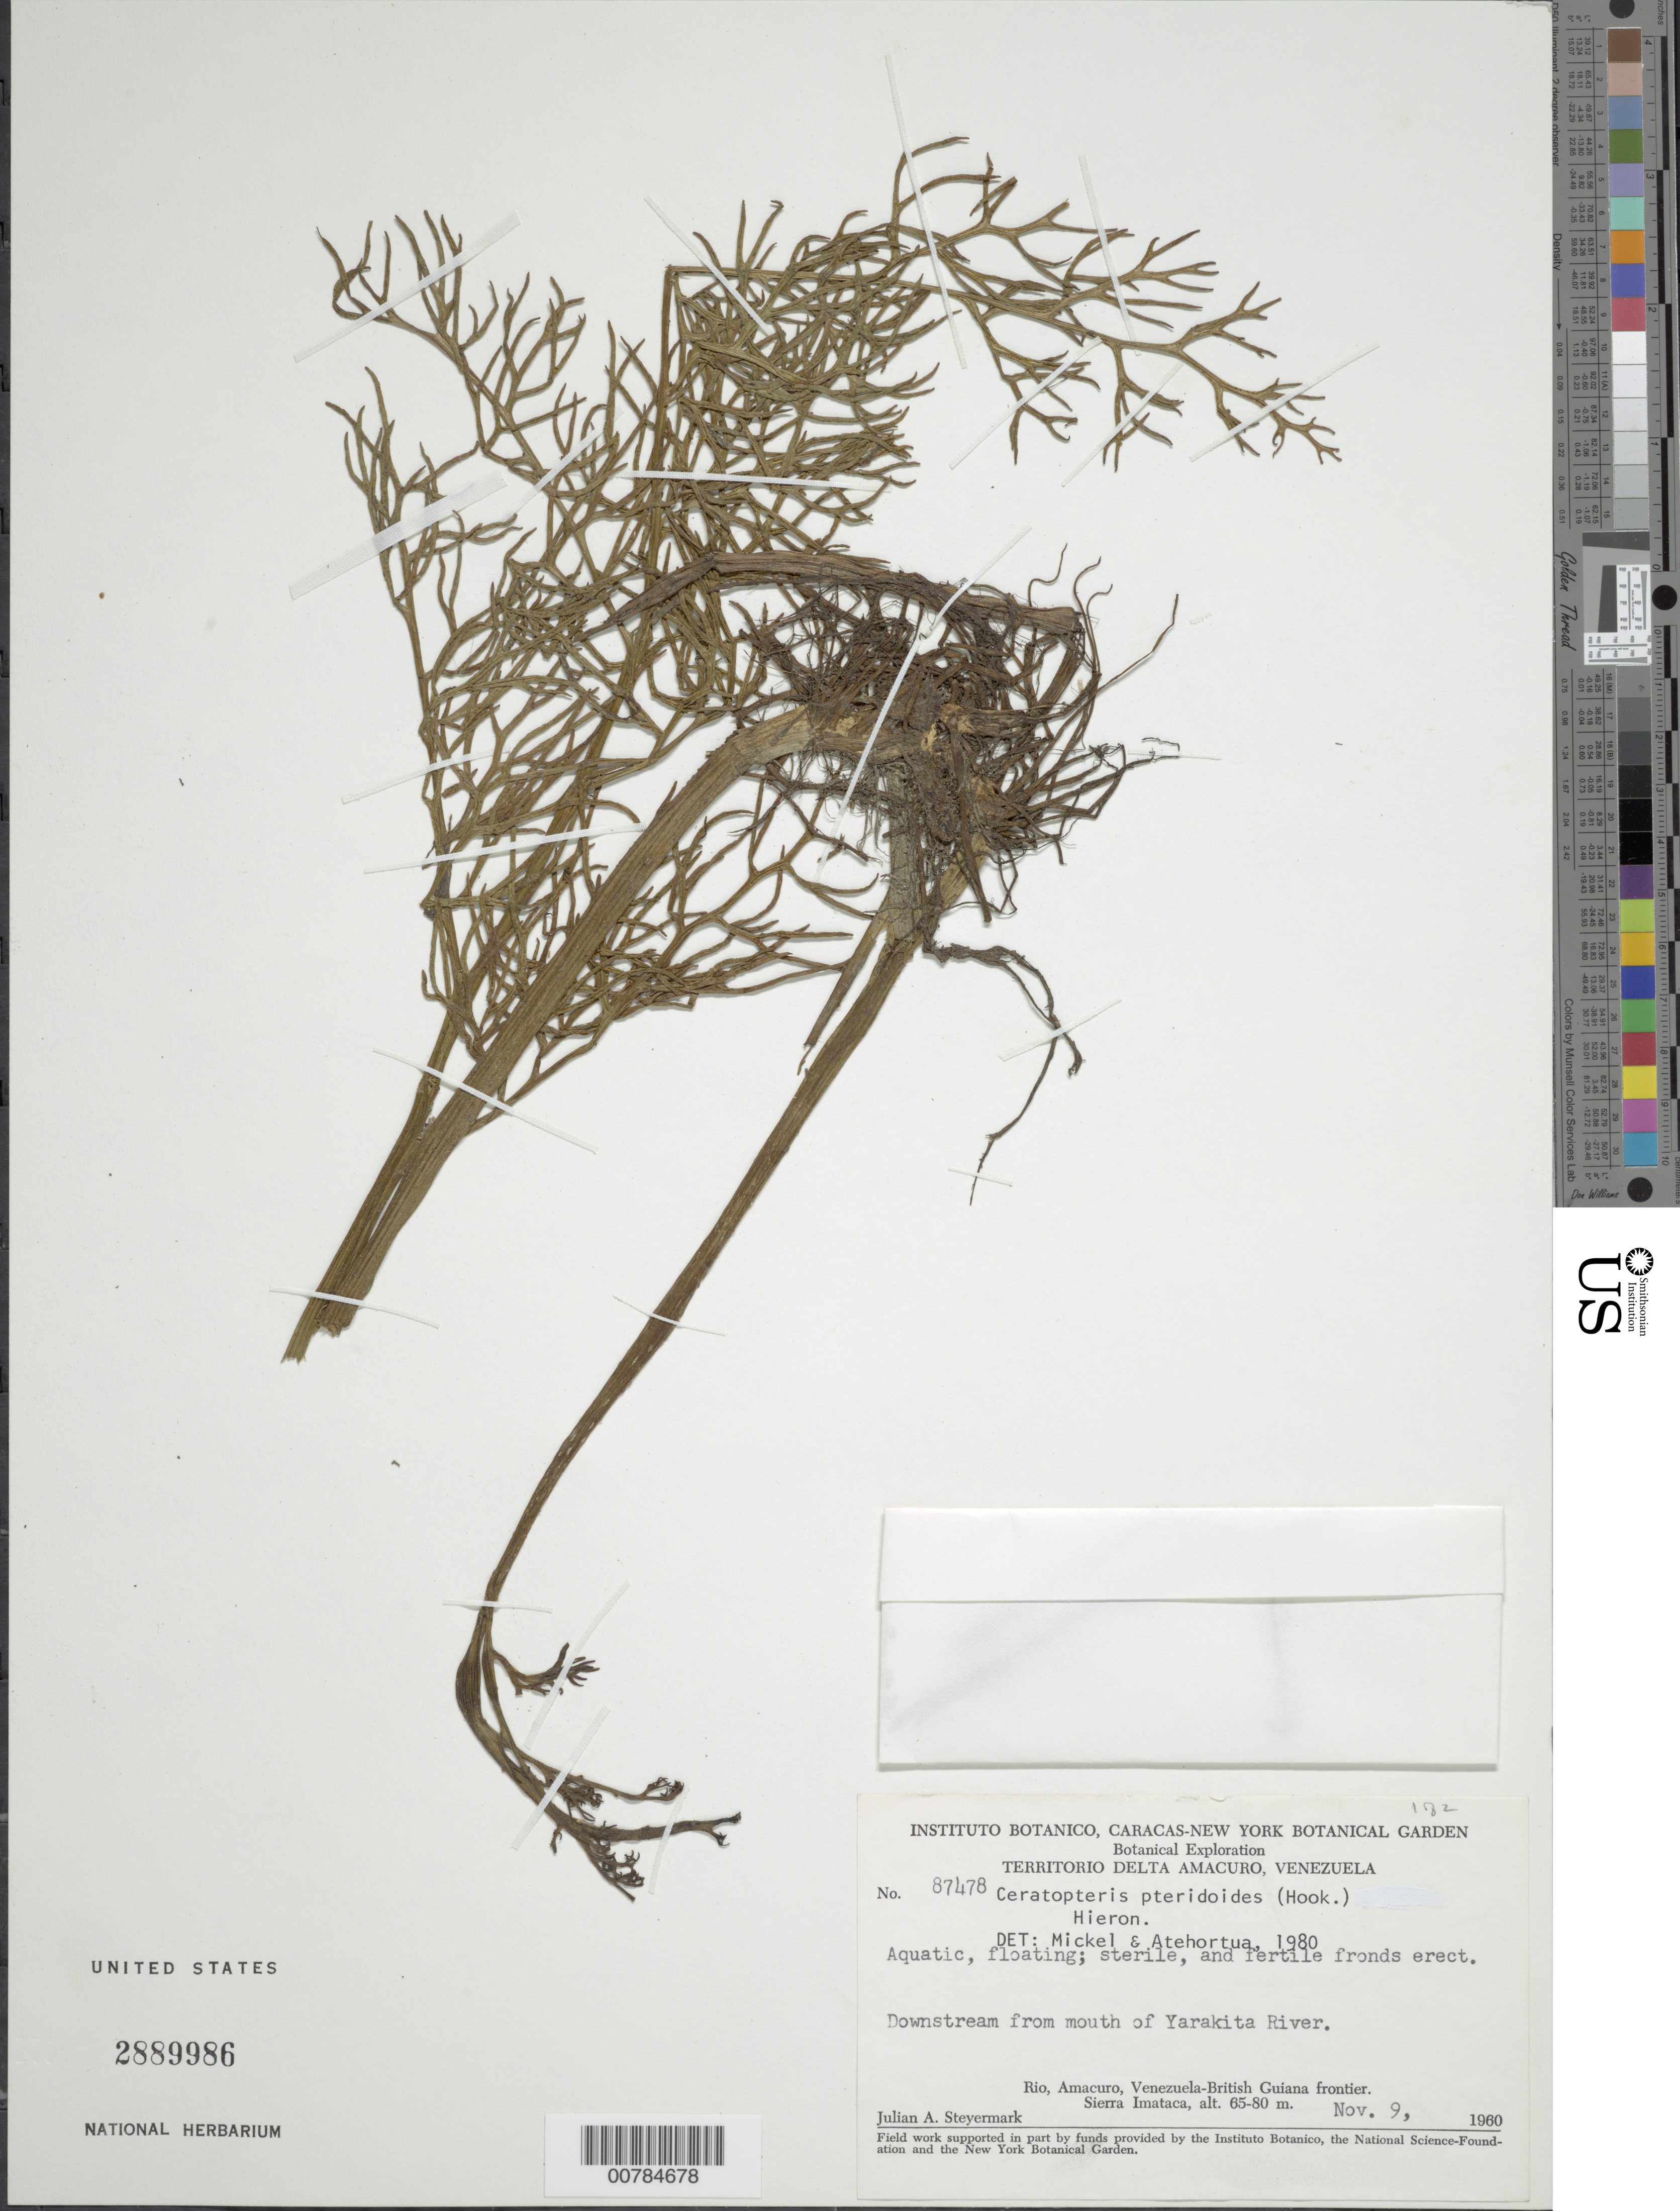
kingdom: Plantae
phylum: Tracheophyta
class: Polypodiopsida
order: Polypodiales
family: Pteridaceae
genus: Ceratopteris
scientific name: Ceratopteris pteridioides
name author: (Hook.) Hieron.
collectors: J. Steyermark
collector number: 87478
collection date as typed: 9-Nov-60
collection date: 1960-11-09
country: Venezuela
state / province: Delta Amacuro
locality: Rio Amacuro, Sierra Imataca, Venezuela-Guyana border; downstream from mouth of Yarakita River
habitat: Floating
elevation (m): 65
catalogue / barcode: US 2889986